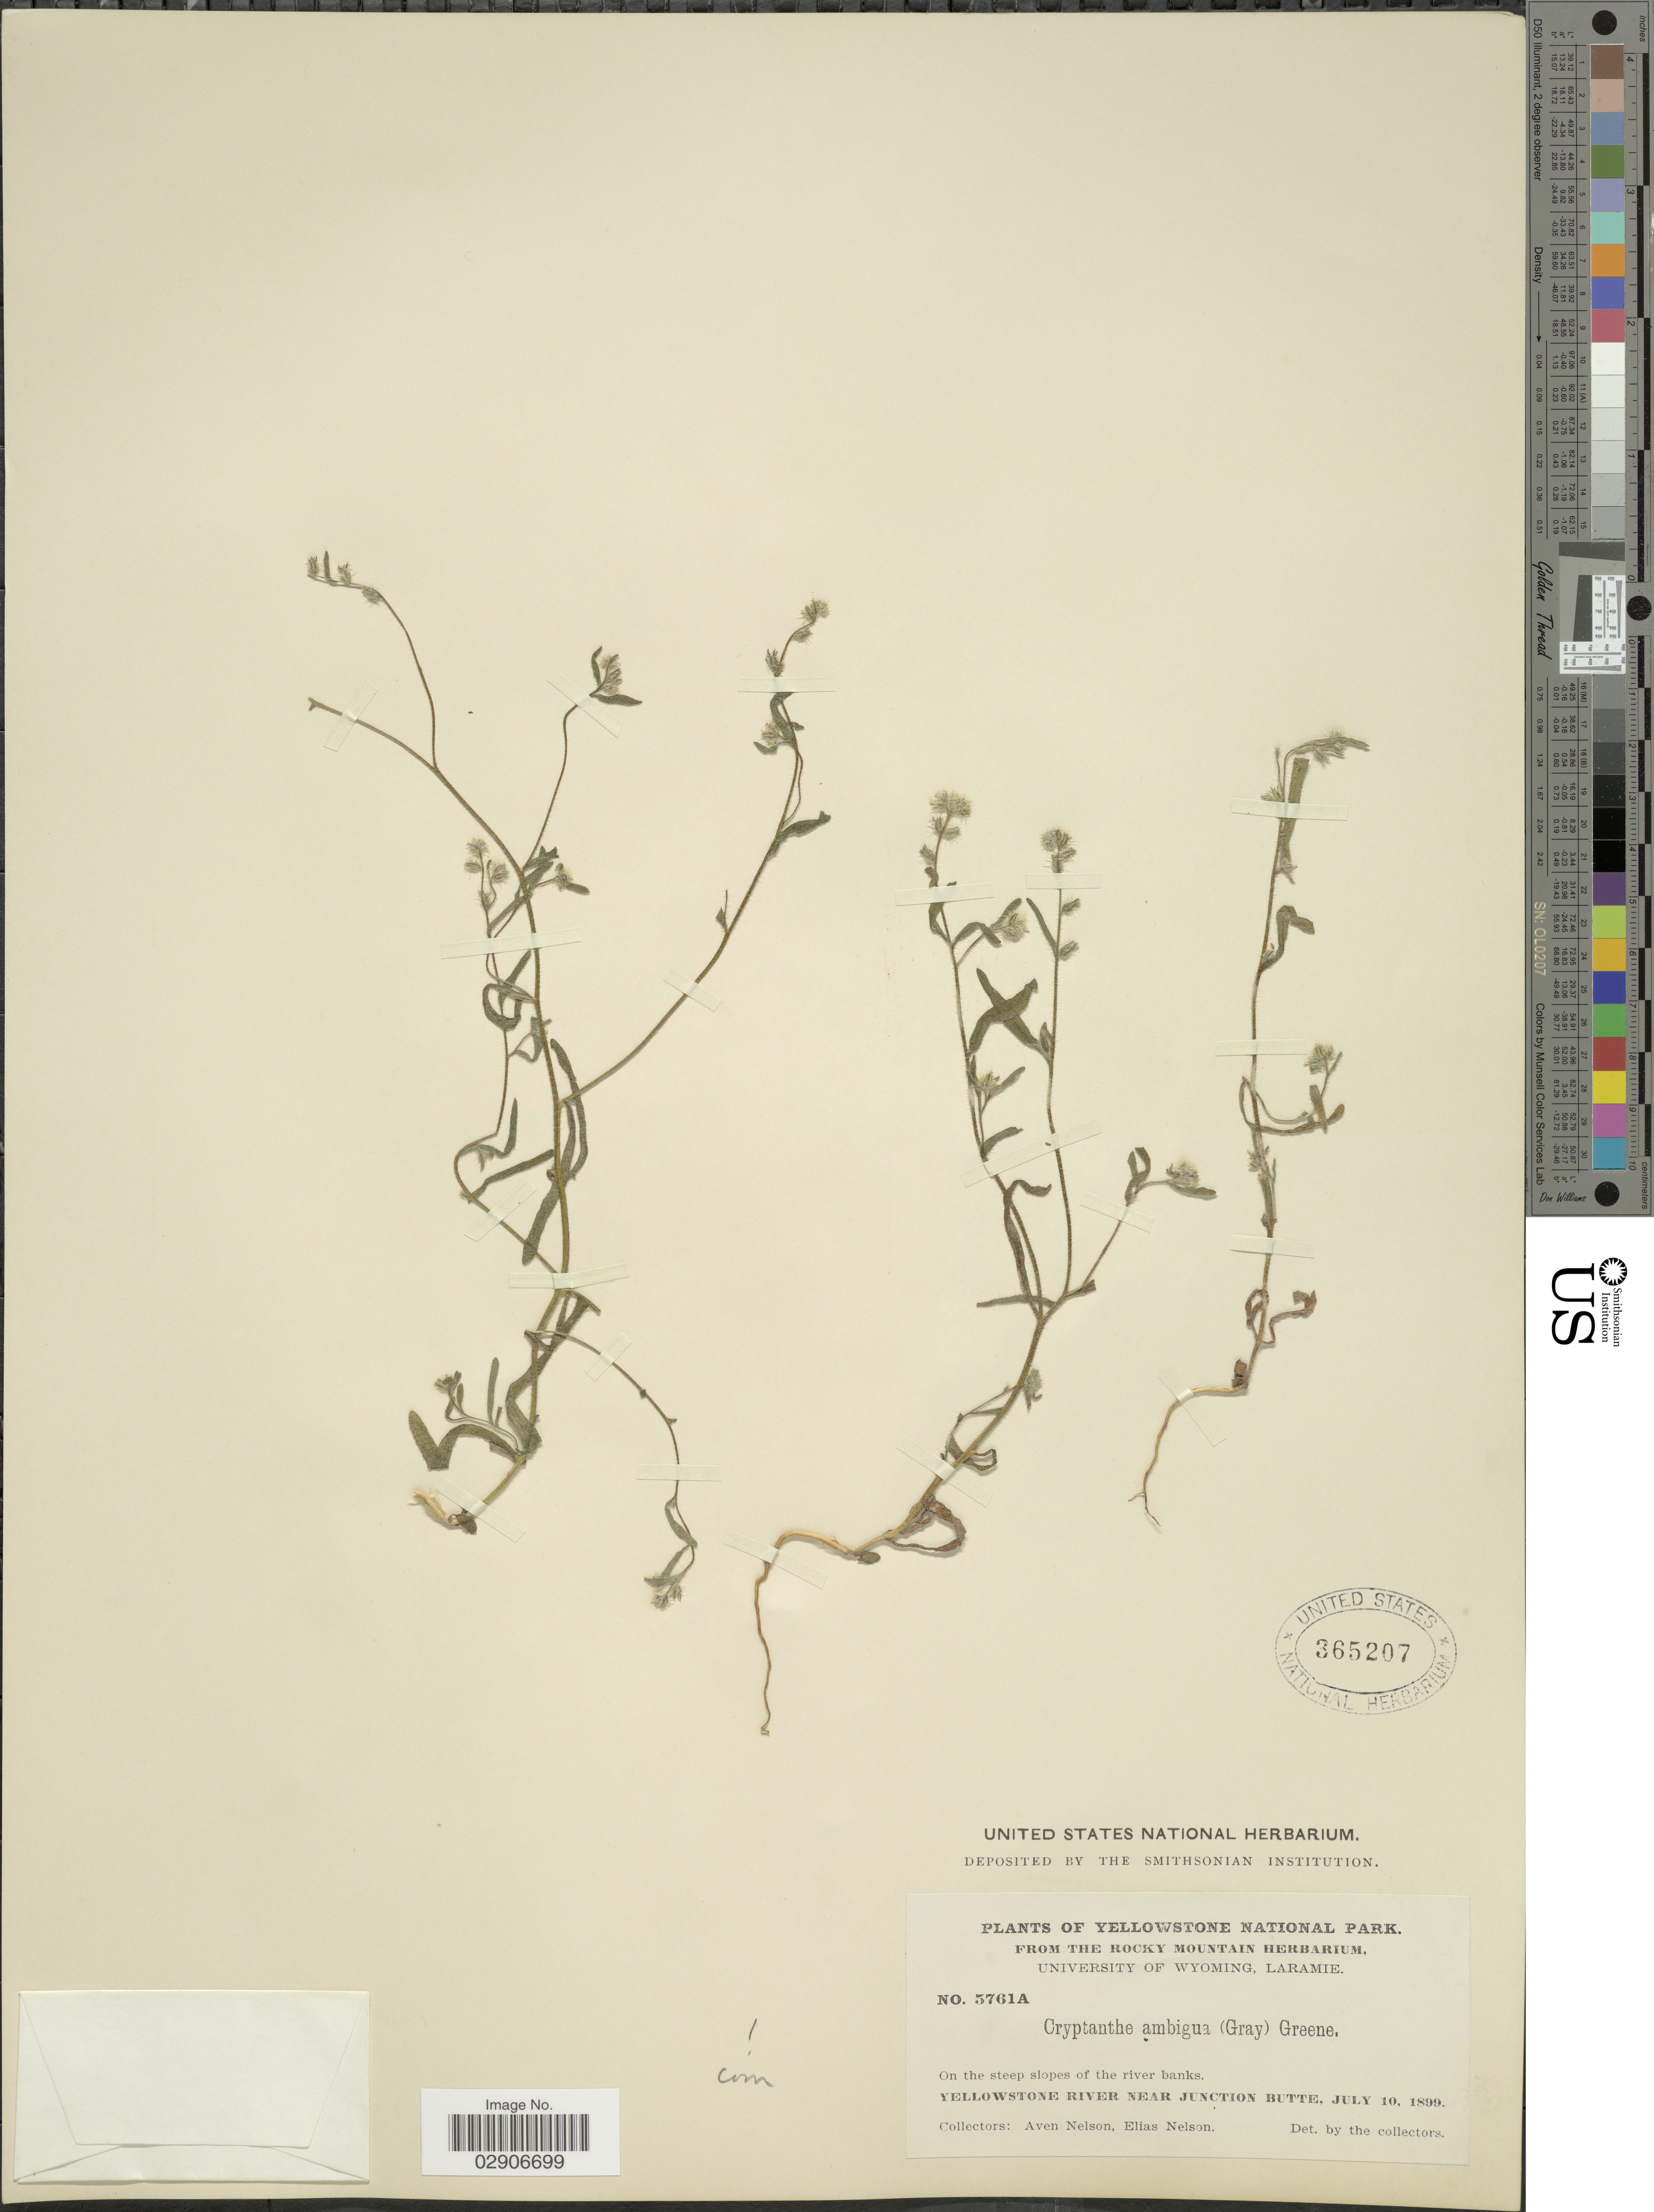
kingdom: Plantae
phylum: Tracheophyta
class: Magnoliopsida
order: Boraginales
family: Boraginaceae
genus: Cryptantha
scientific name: Cryptantha ambigua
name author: (A. Gray) Greene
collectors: A. Nelson & E. Nelson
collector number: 5761A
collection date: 1899-07-10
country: United States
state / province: Wyoming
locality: On the steep slopes of the river banks. Yellowstone river near junction Butte. Yellowstone National Park.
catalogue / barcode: US 365207